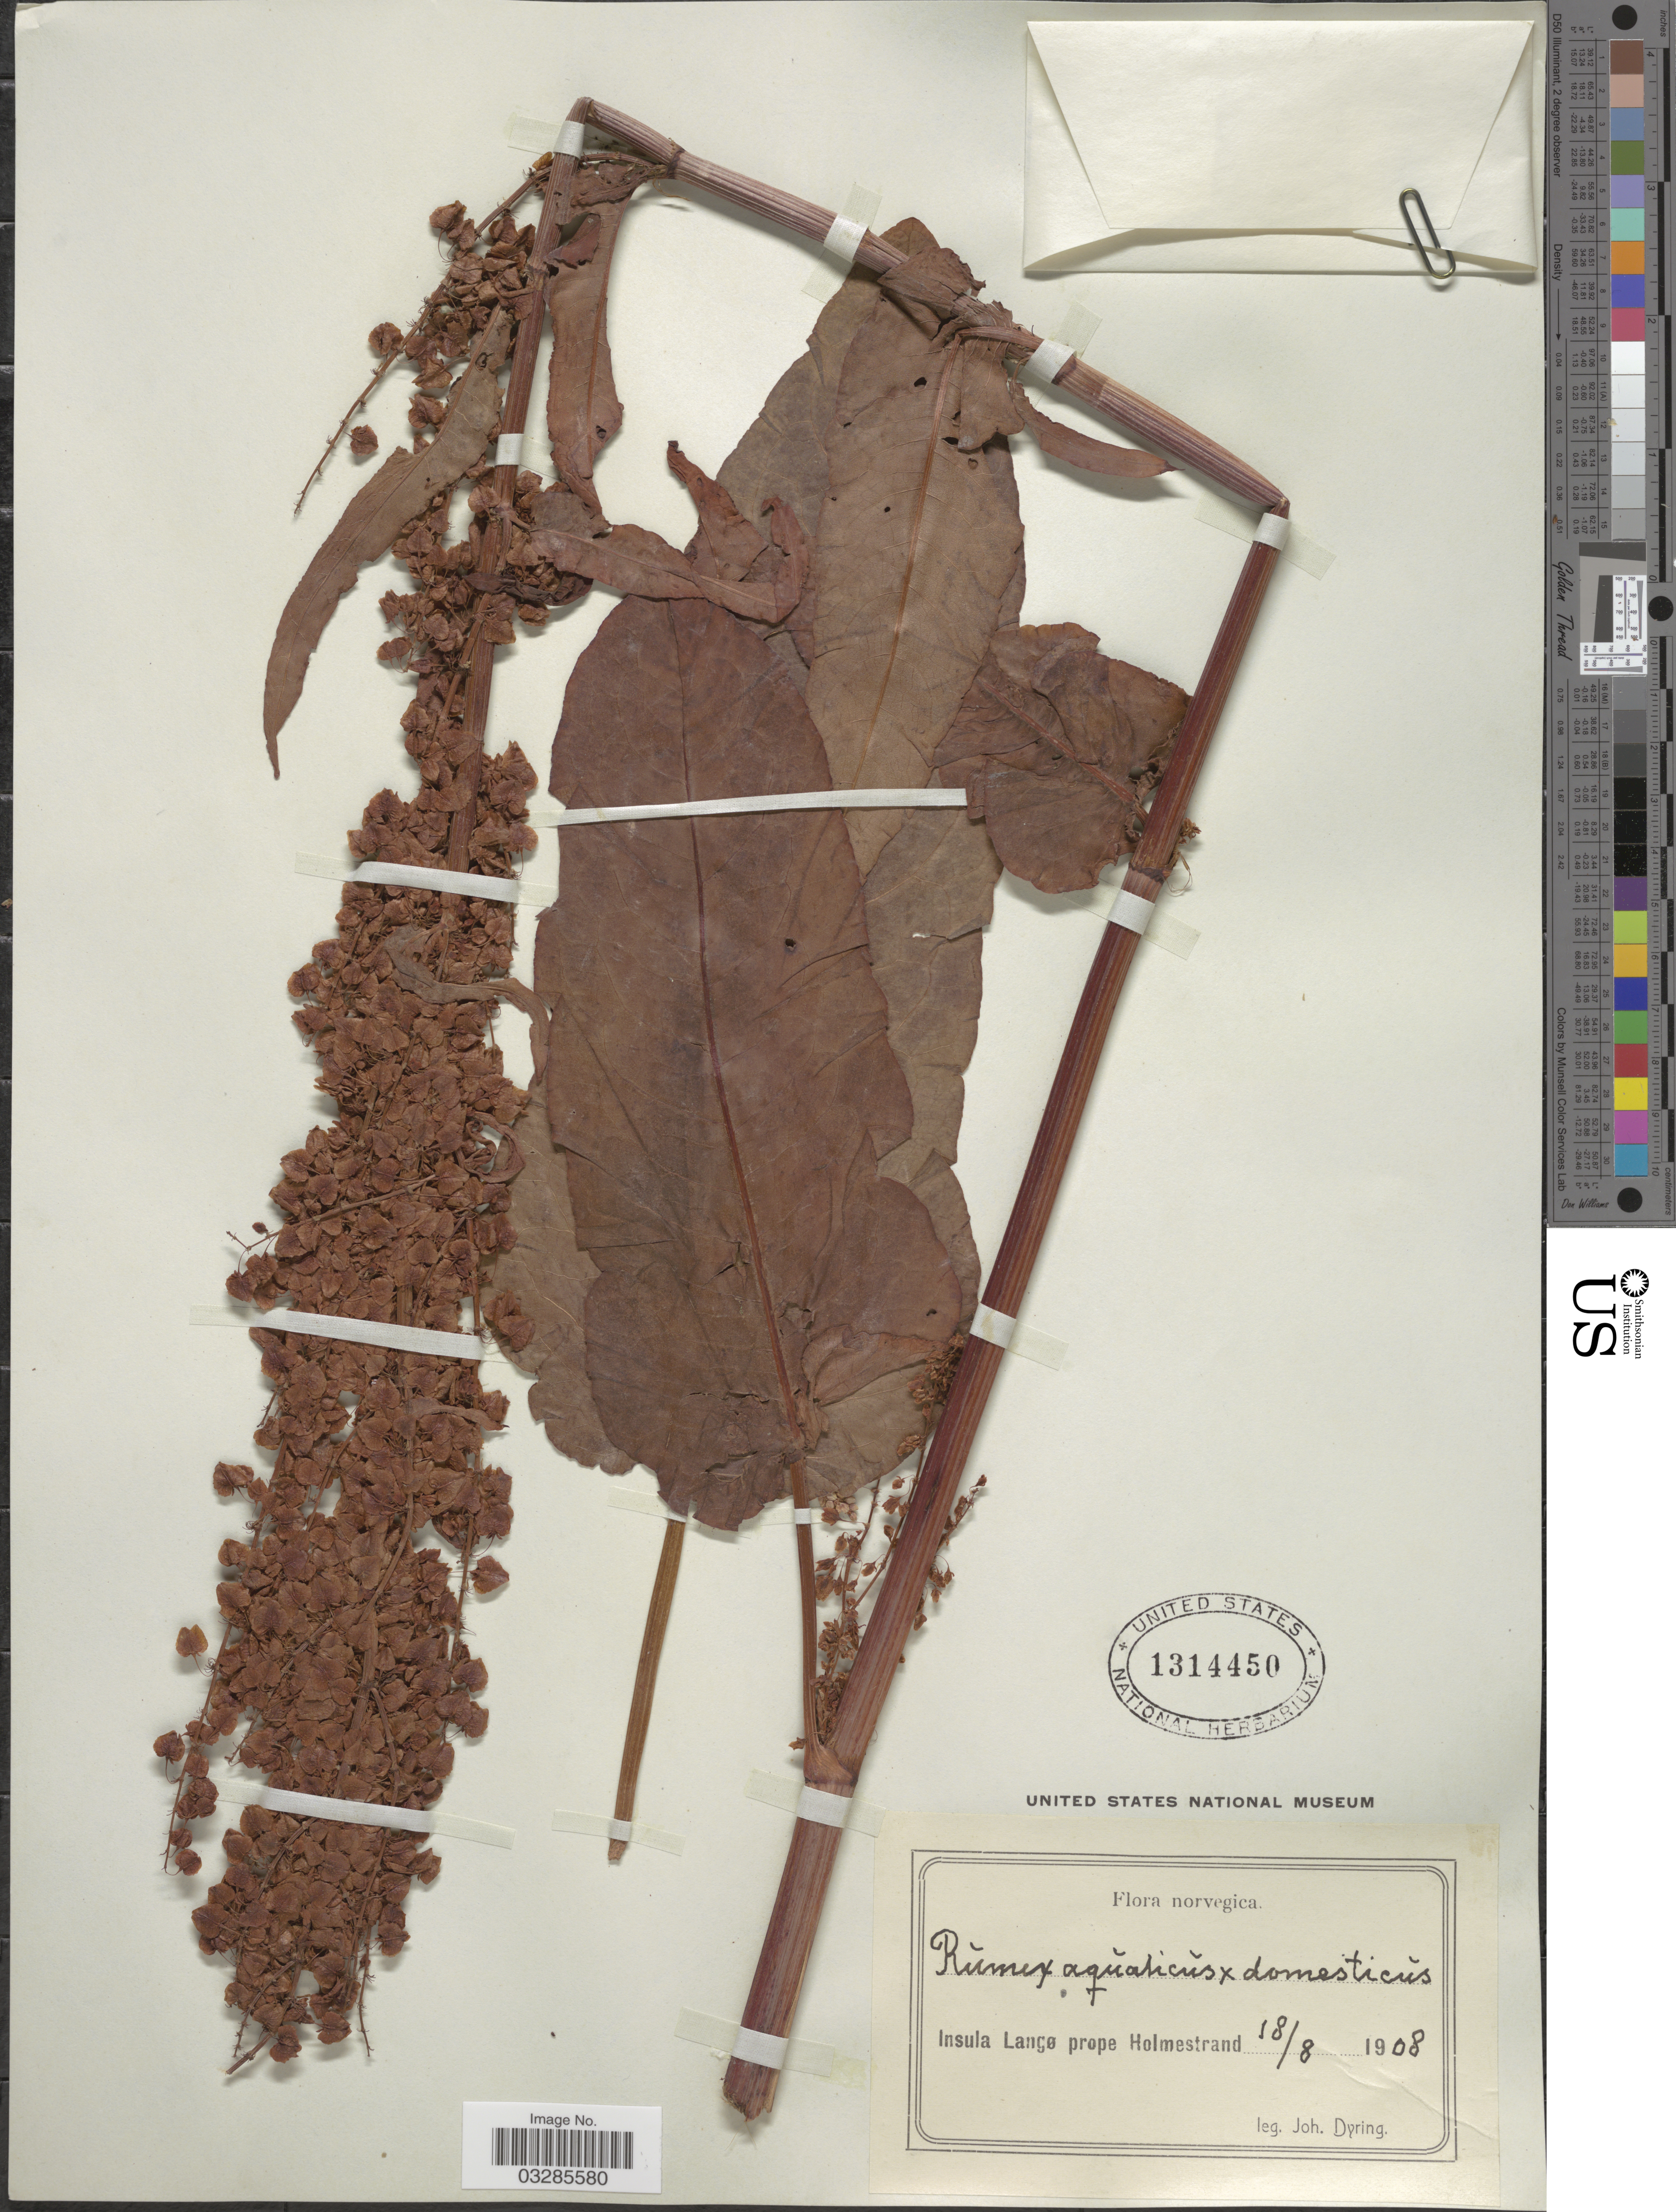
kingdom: Plantae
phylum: Tracheophyta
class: Magnoliopsida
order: Caryophyllales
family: Polygonaceae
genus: Rumex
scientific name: Rumex aquaticus x R. domesticus Hartm.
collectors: J. Dyring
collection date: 1908-08-18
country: Norway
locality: Norvegica. Insula Langø prope Holmestrand.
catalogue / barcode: US 1314450